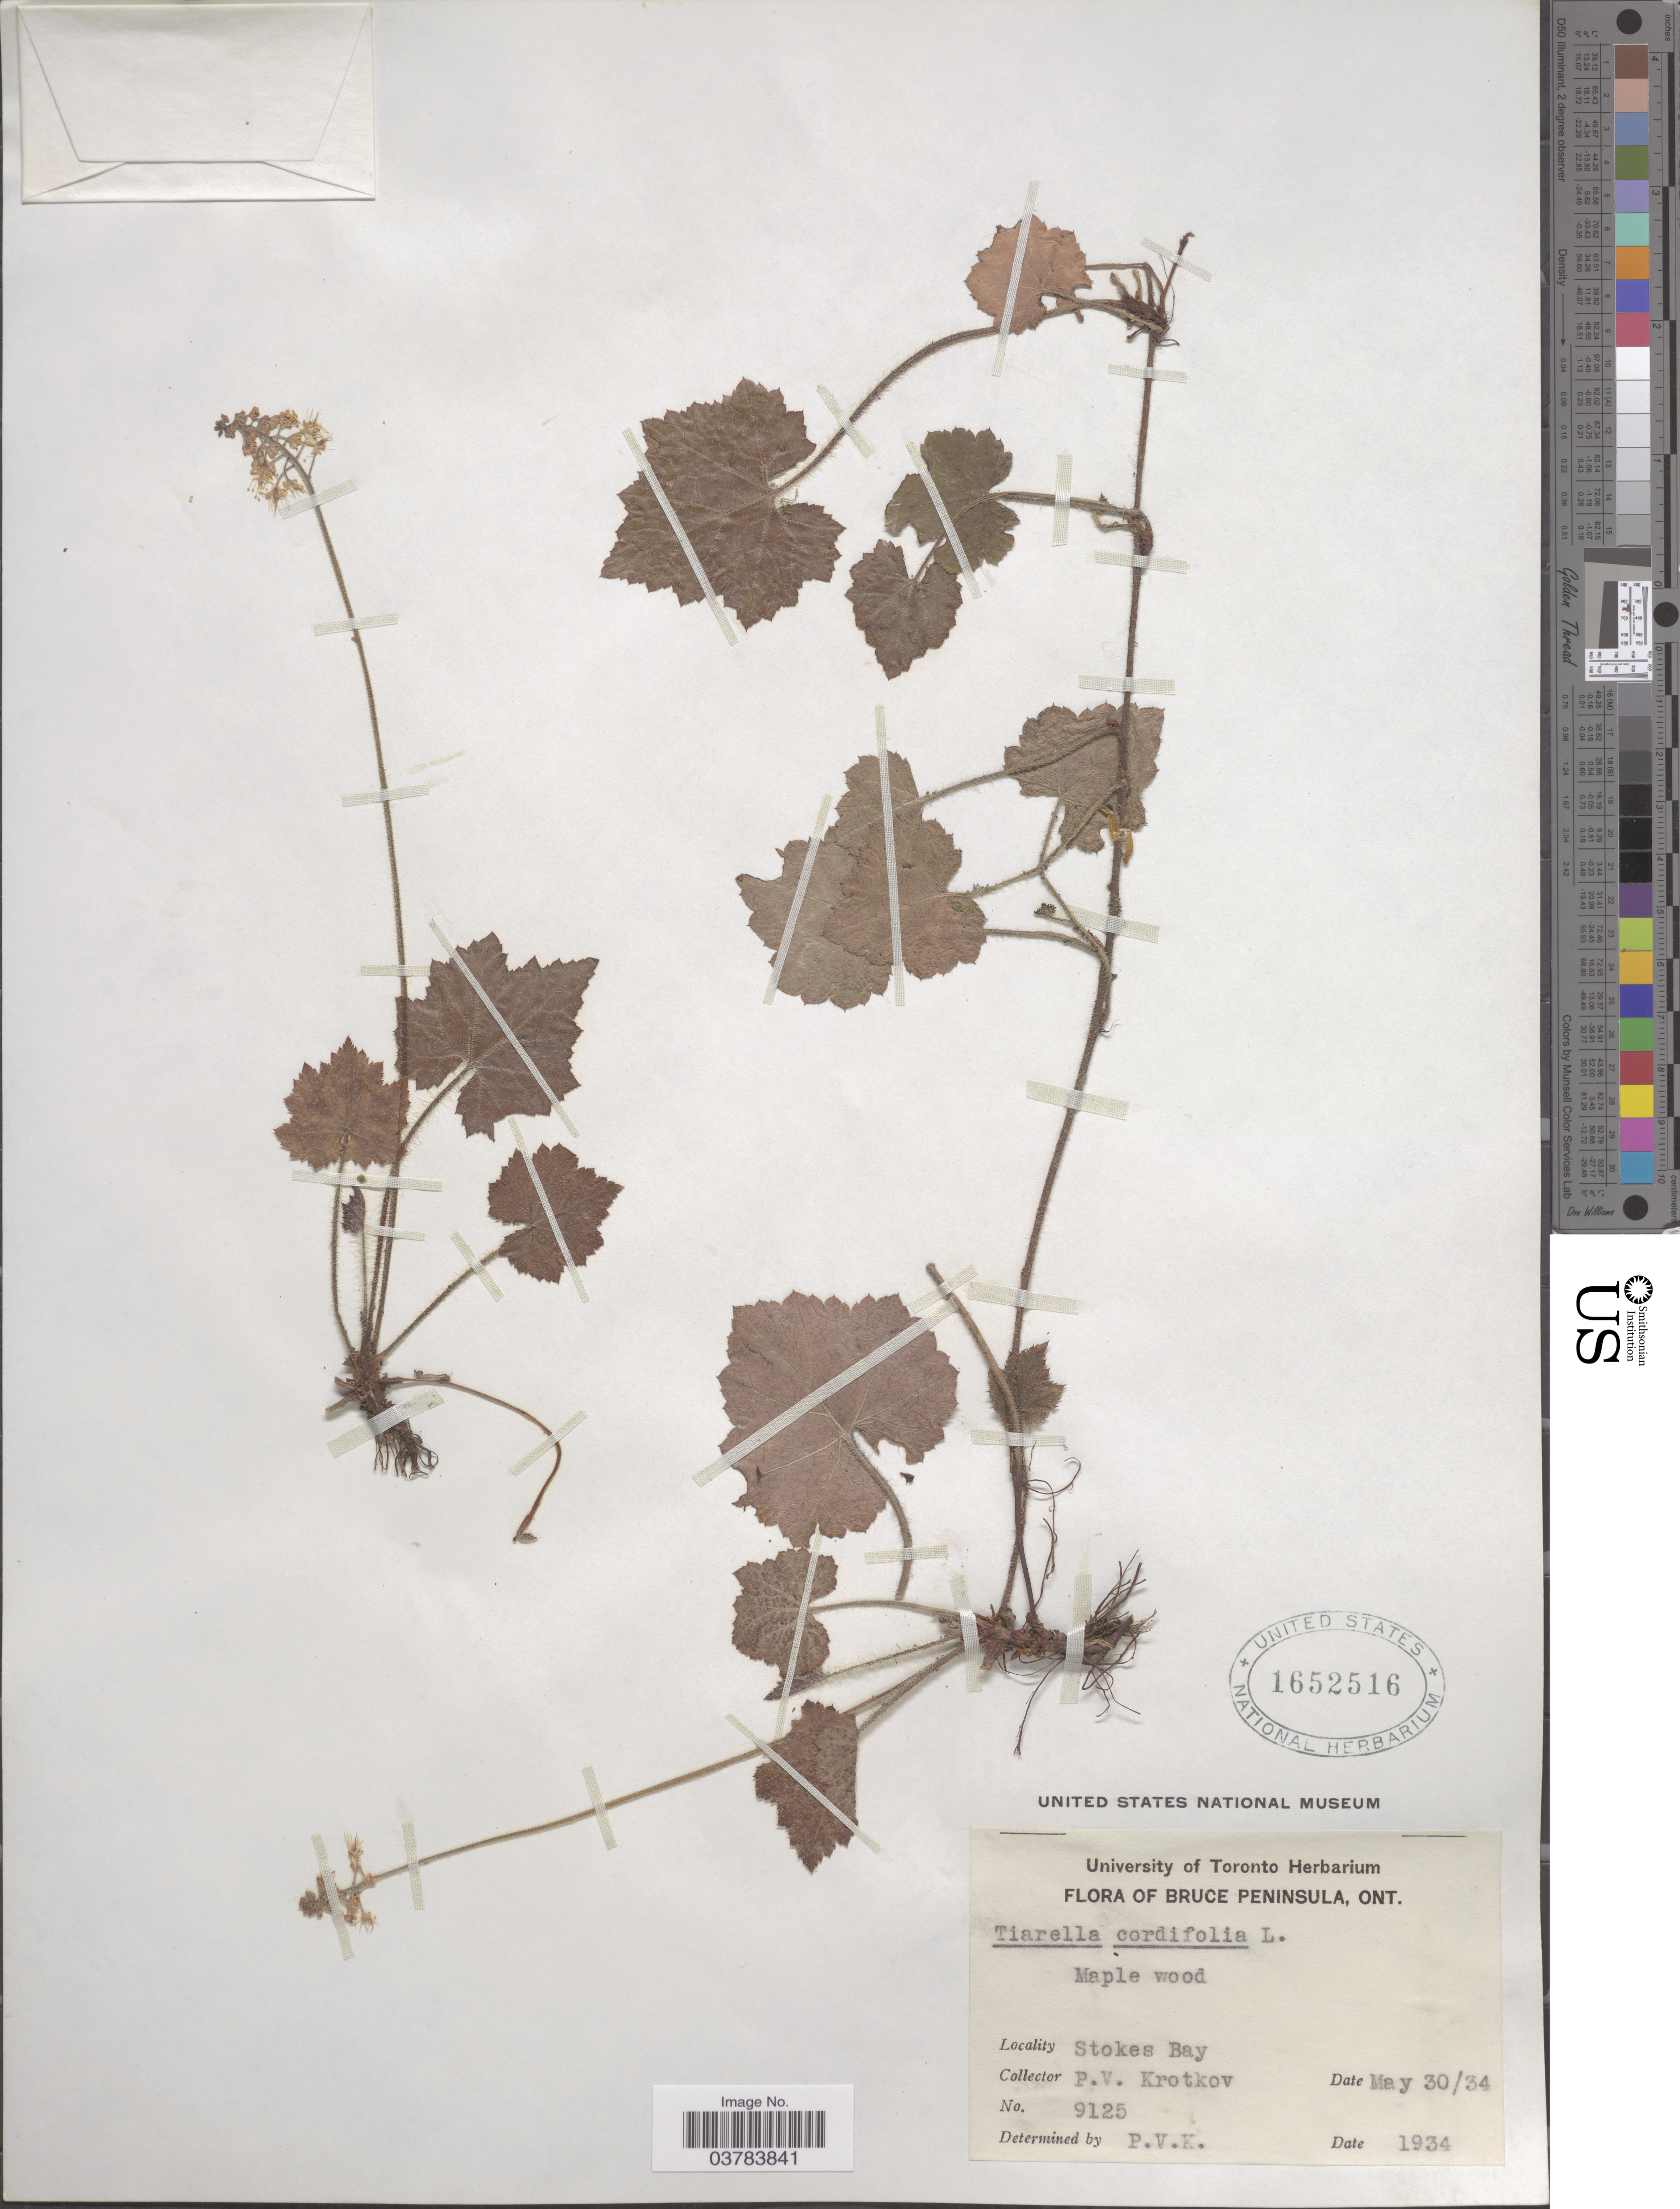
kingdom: Plantae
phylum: Tracheophyta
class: Magnoliopsida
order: Saxifragales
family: Saxifragaceae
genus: Tiarella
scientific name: Tiarella cordifolia var. typica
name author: Lakela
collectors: P. V. Krotkov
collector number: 9125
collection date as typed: Transcribed d/m/y: 30/5/34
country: Canada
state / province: Ontario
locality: Bruce Peninsula. Stokes Bay.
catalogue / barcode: US 1652516